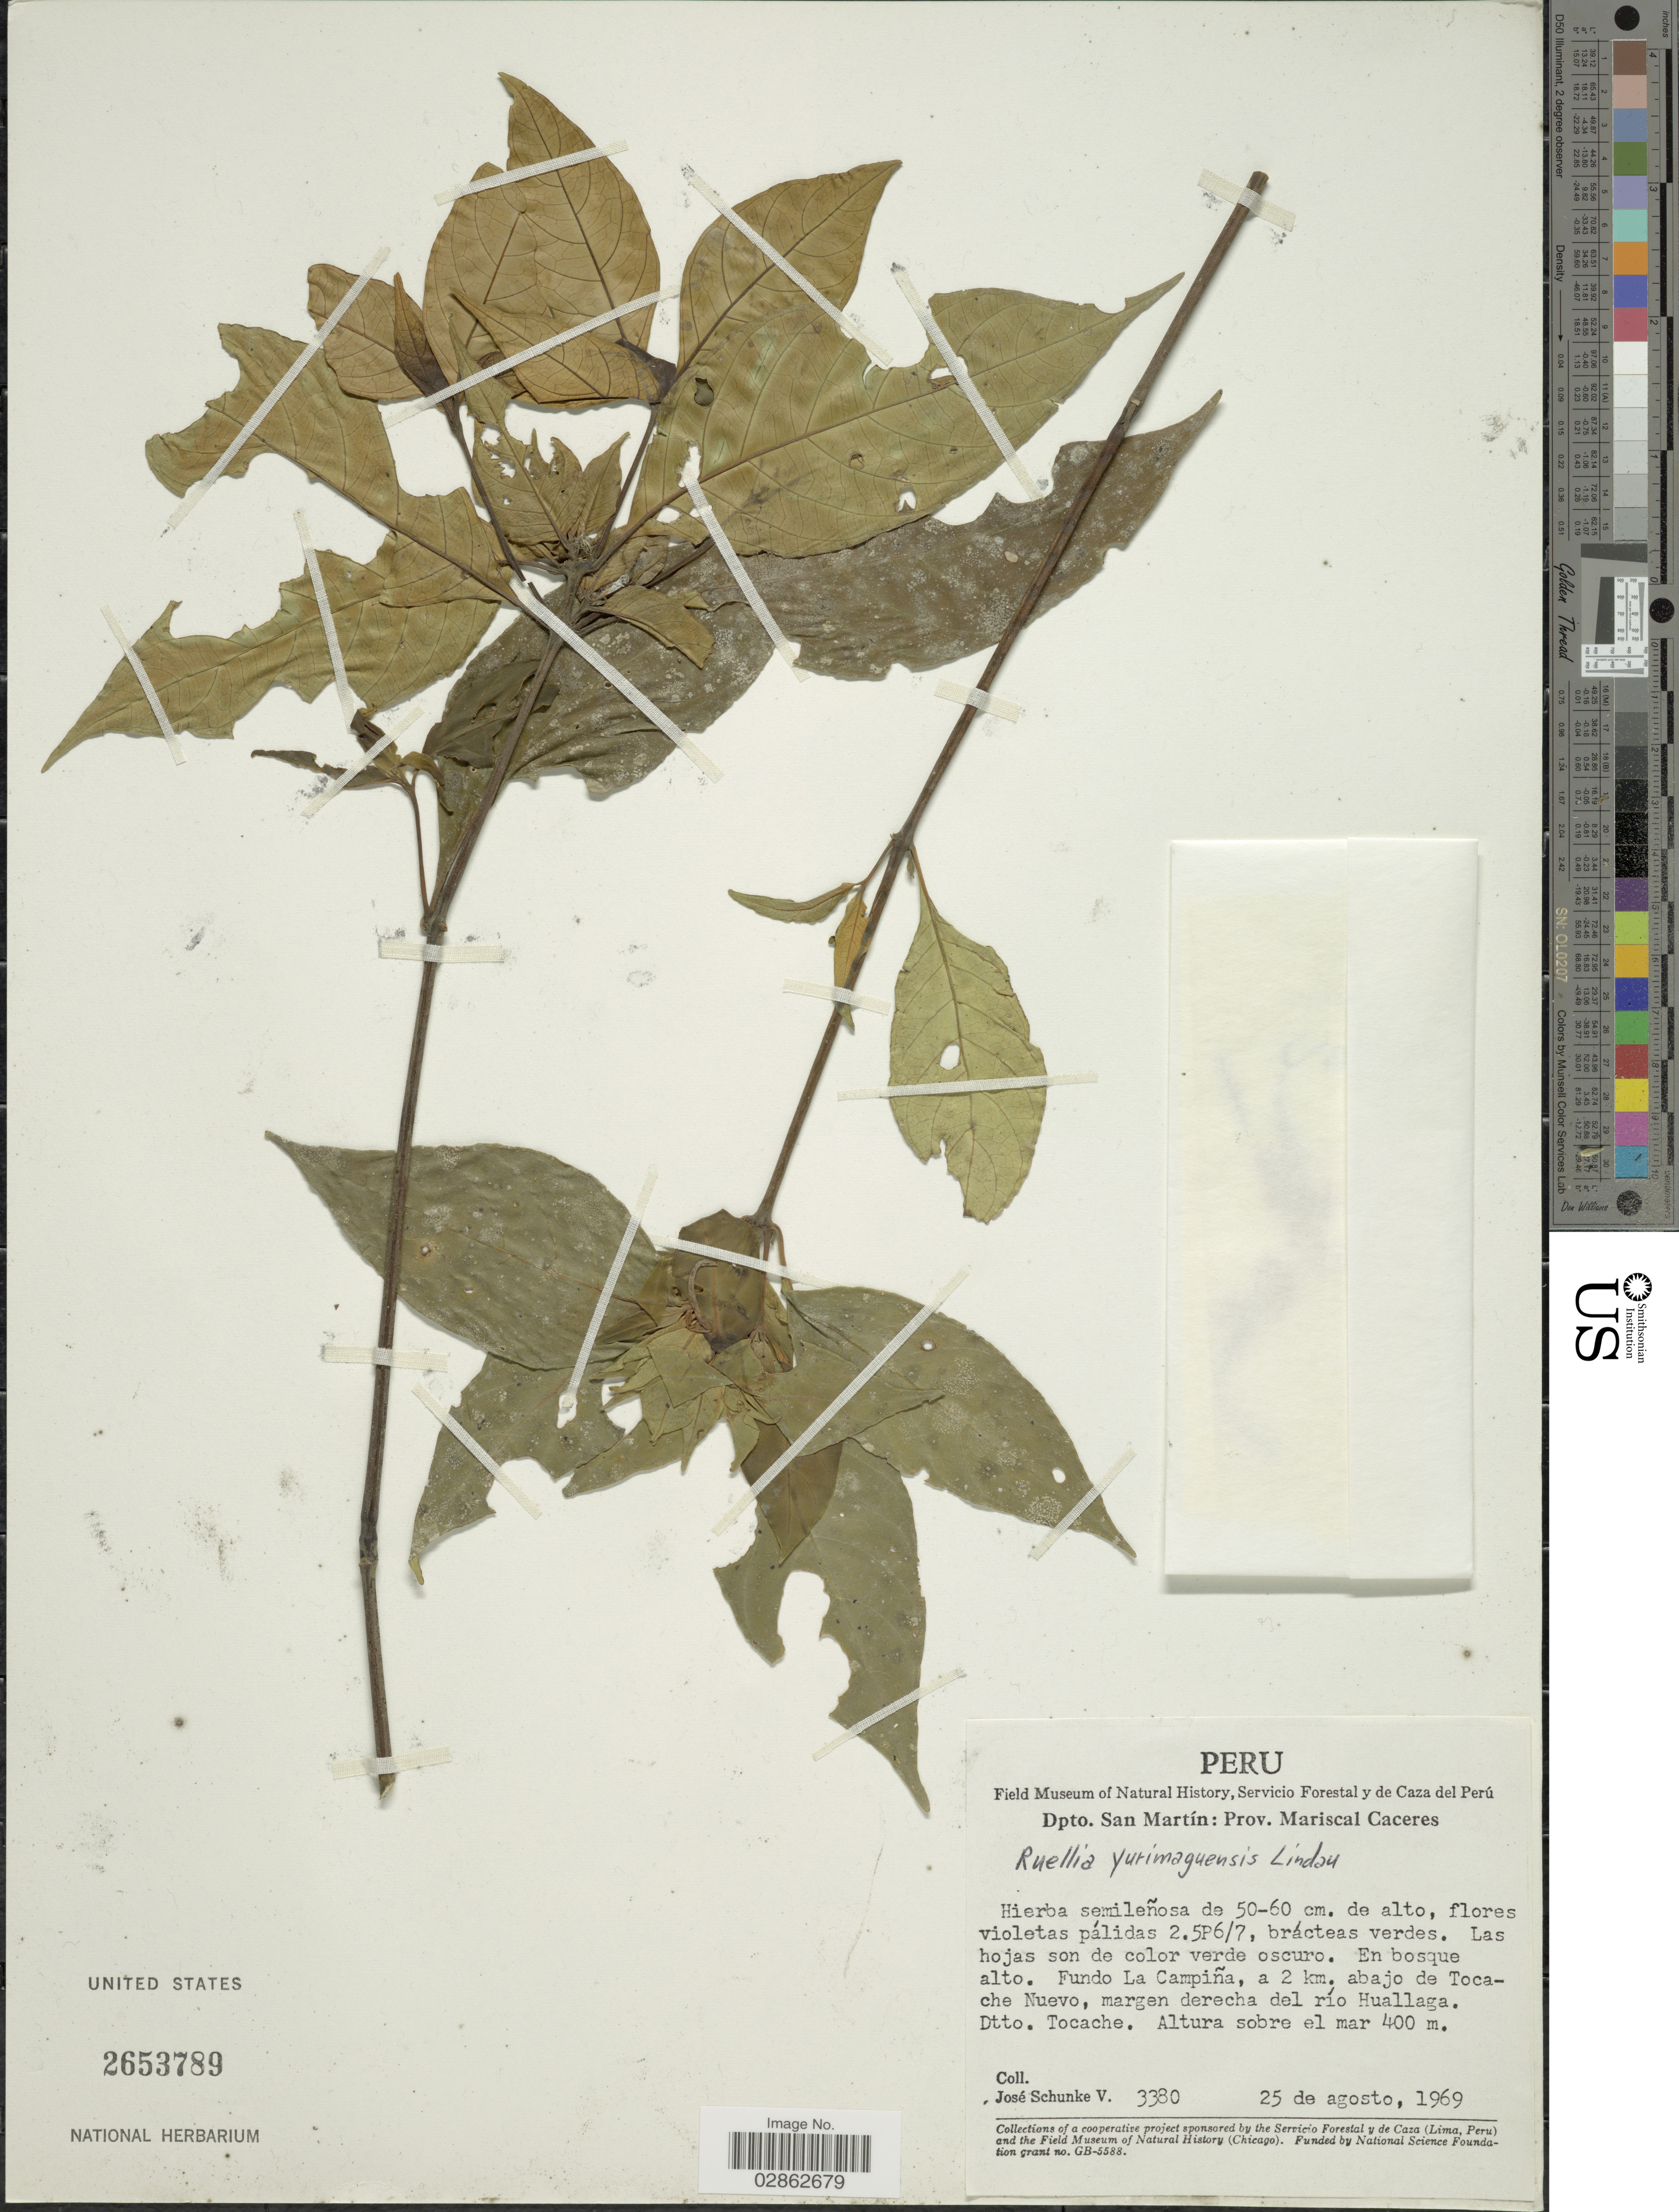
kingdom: Plantae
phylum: Tracheophyta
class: Magnoliopsida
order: Lamiales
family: Acanthaceae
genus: Ruellia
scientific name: Ruellia yurimaguensis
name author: Lindau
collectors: J. Schunke Vigo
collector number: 3380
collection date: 1969-08-25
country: Peru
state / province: San Martín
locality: Dpto. San Martín: Prov. Mariscal Caceres. Fundo La Campiña, a 2 km. abajo de Tocache Nuevo, margen derecha del río Huallaga. Dtto. Tocache.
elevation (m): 400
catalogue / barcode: US 2653789